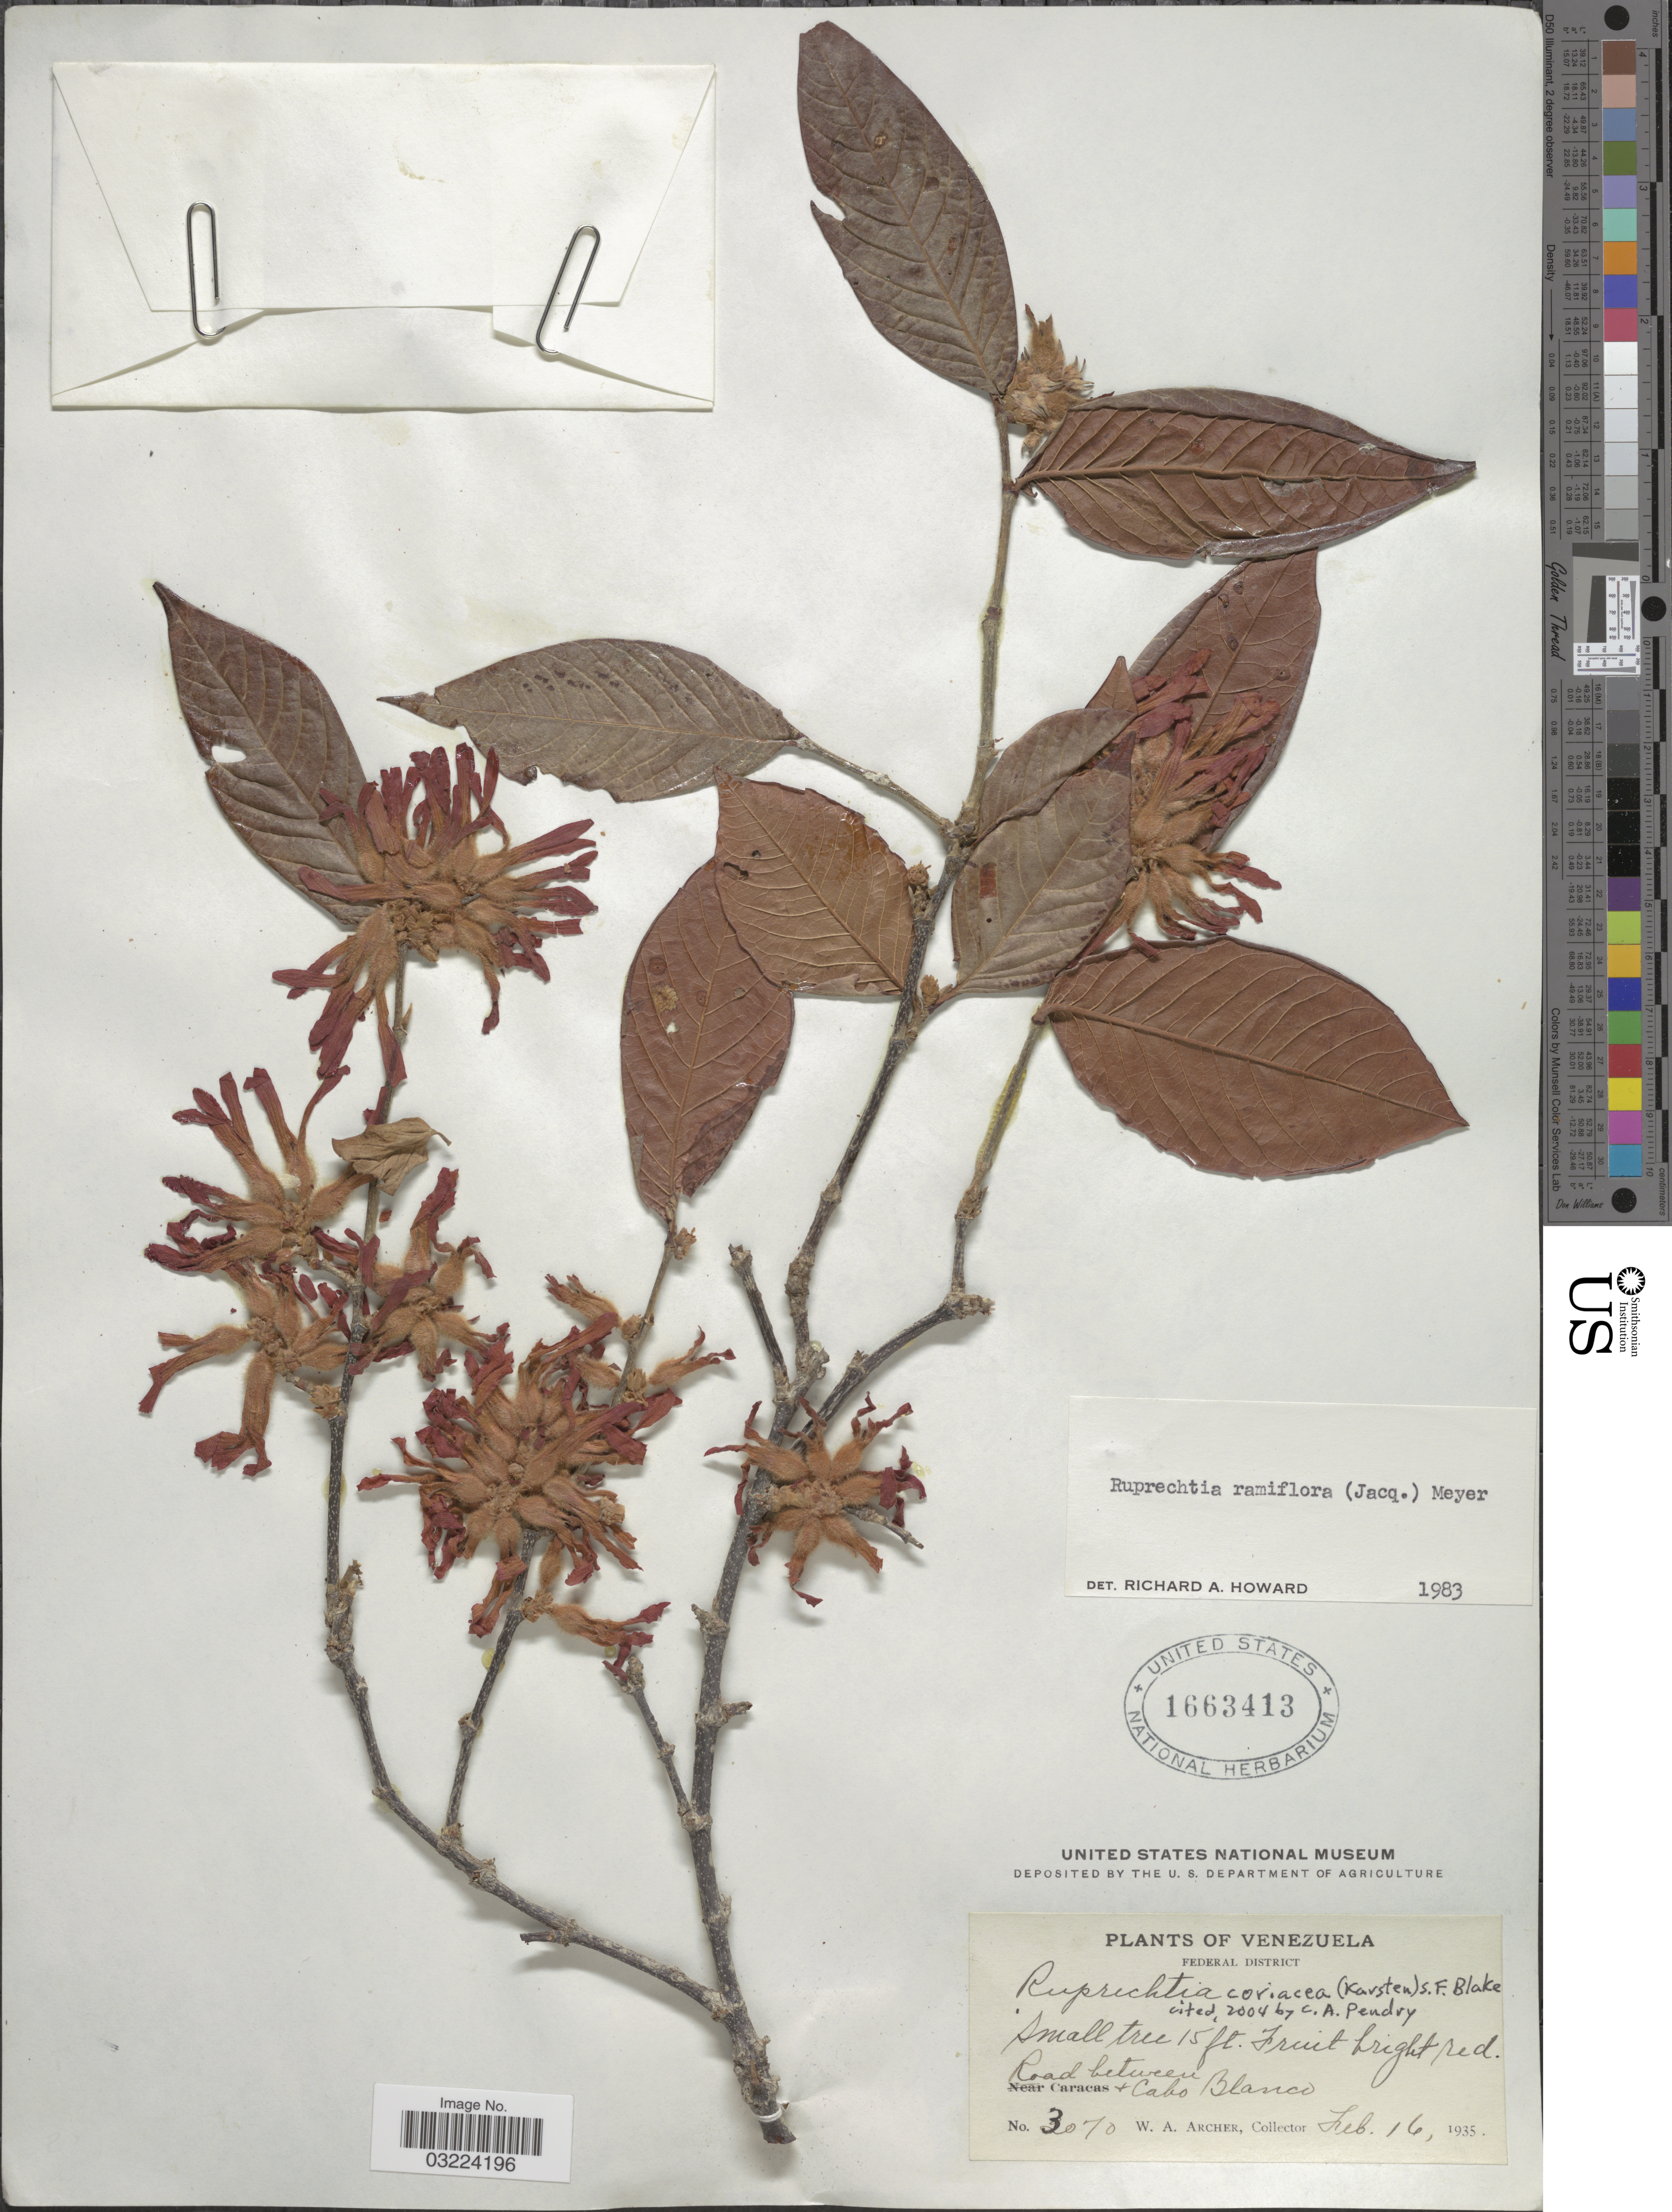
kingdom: Plantae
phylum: Tracheophyta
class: Magnoliopsida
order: Caryophyllales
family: Polygonaceae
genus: Ruprechtia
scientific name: Ruprechtia coriacea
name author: (H. Karst.) Benth. & Hook. f. ex B.D. Jacks.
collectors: W. Archer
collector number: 3070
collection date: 1935-02-16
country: Venezuela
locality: Federal District, Road between Caracas & Cabo Blance.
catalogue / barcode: US 1663413